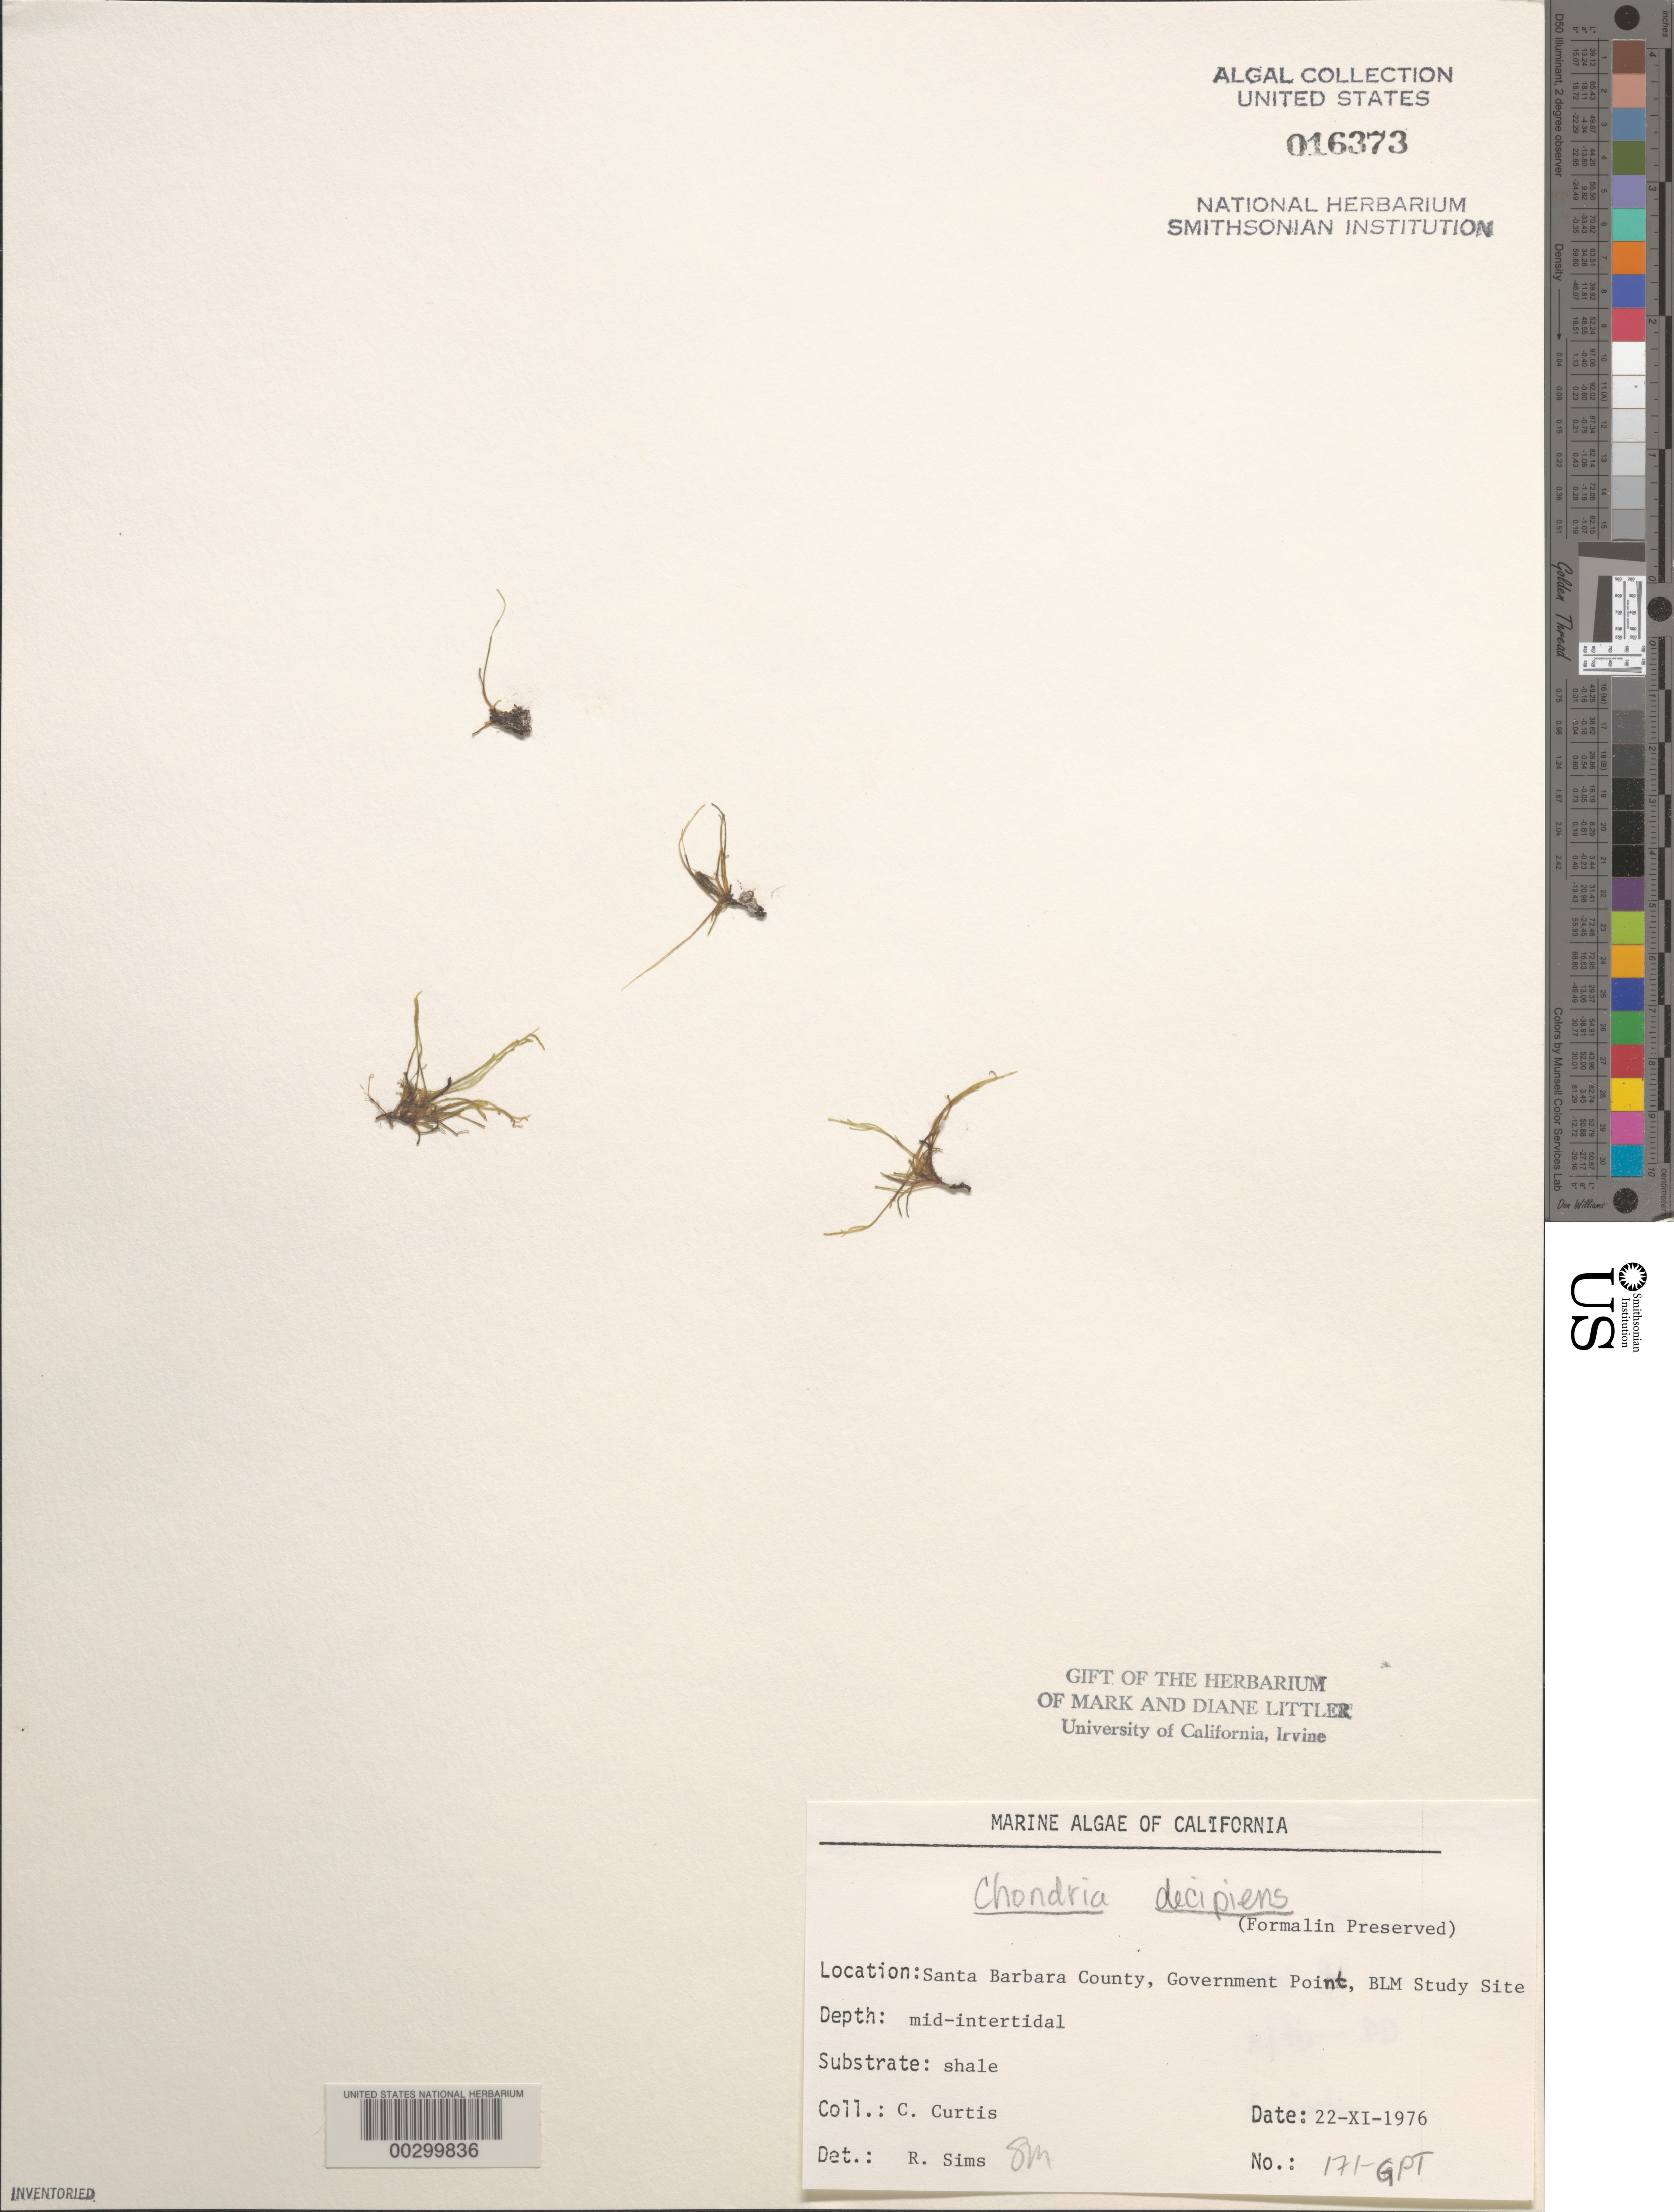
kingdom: Plantae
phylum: Rhodophyta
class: Florideophyceae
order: Ceramiales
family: Rhodomelaceae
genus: Chondria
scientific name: Chondria decipiens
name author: Kylin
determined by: Sims, Robert H.; Murray, S. N.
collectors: C. Curtis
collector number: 171-gpt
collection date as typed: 22 Nov 1976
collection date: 1976-11-22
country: United States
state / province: California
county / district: Santa Barbara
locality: Government Point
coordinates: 34 26'31"N, 120 24'06"W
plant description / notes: BLM-SOCALBIGHT Rocky Intertidal Survey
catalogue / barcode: US 16373